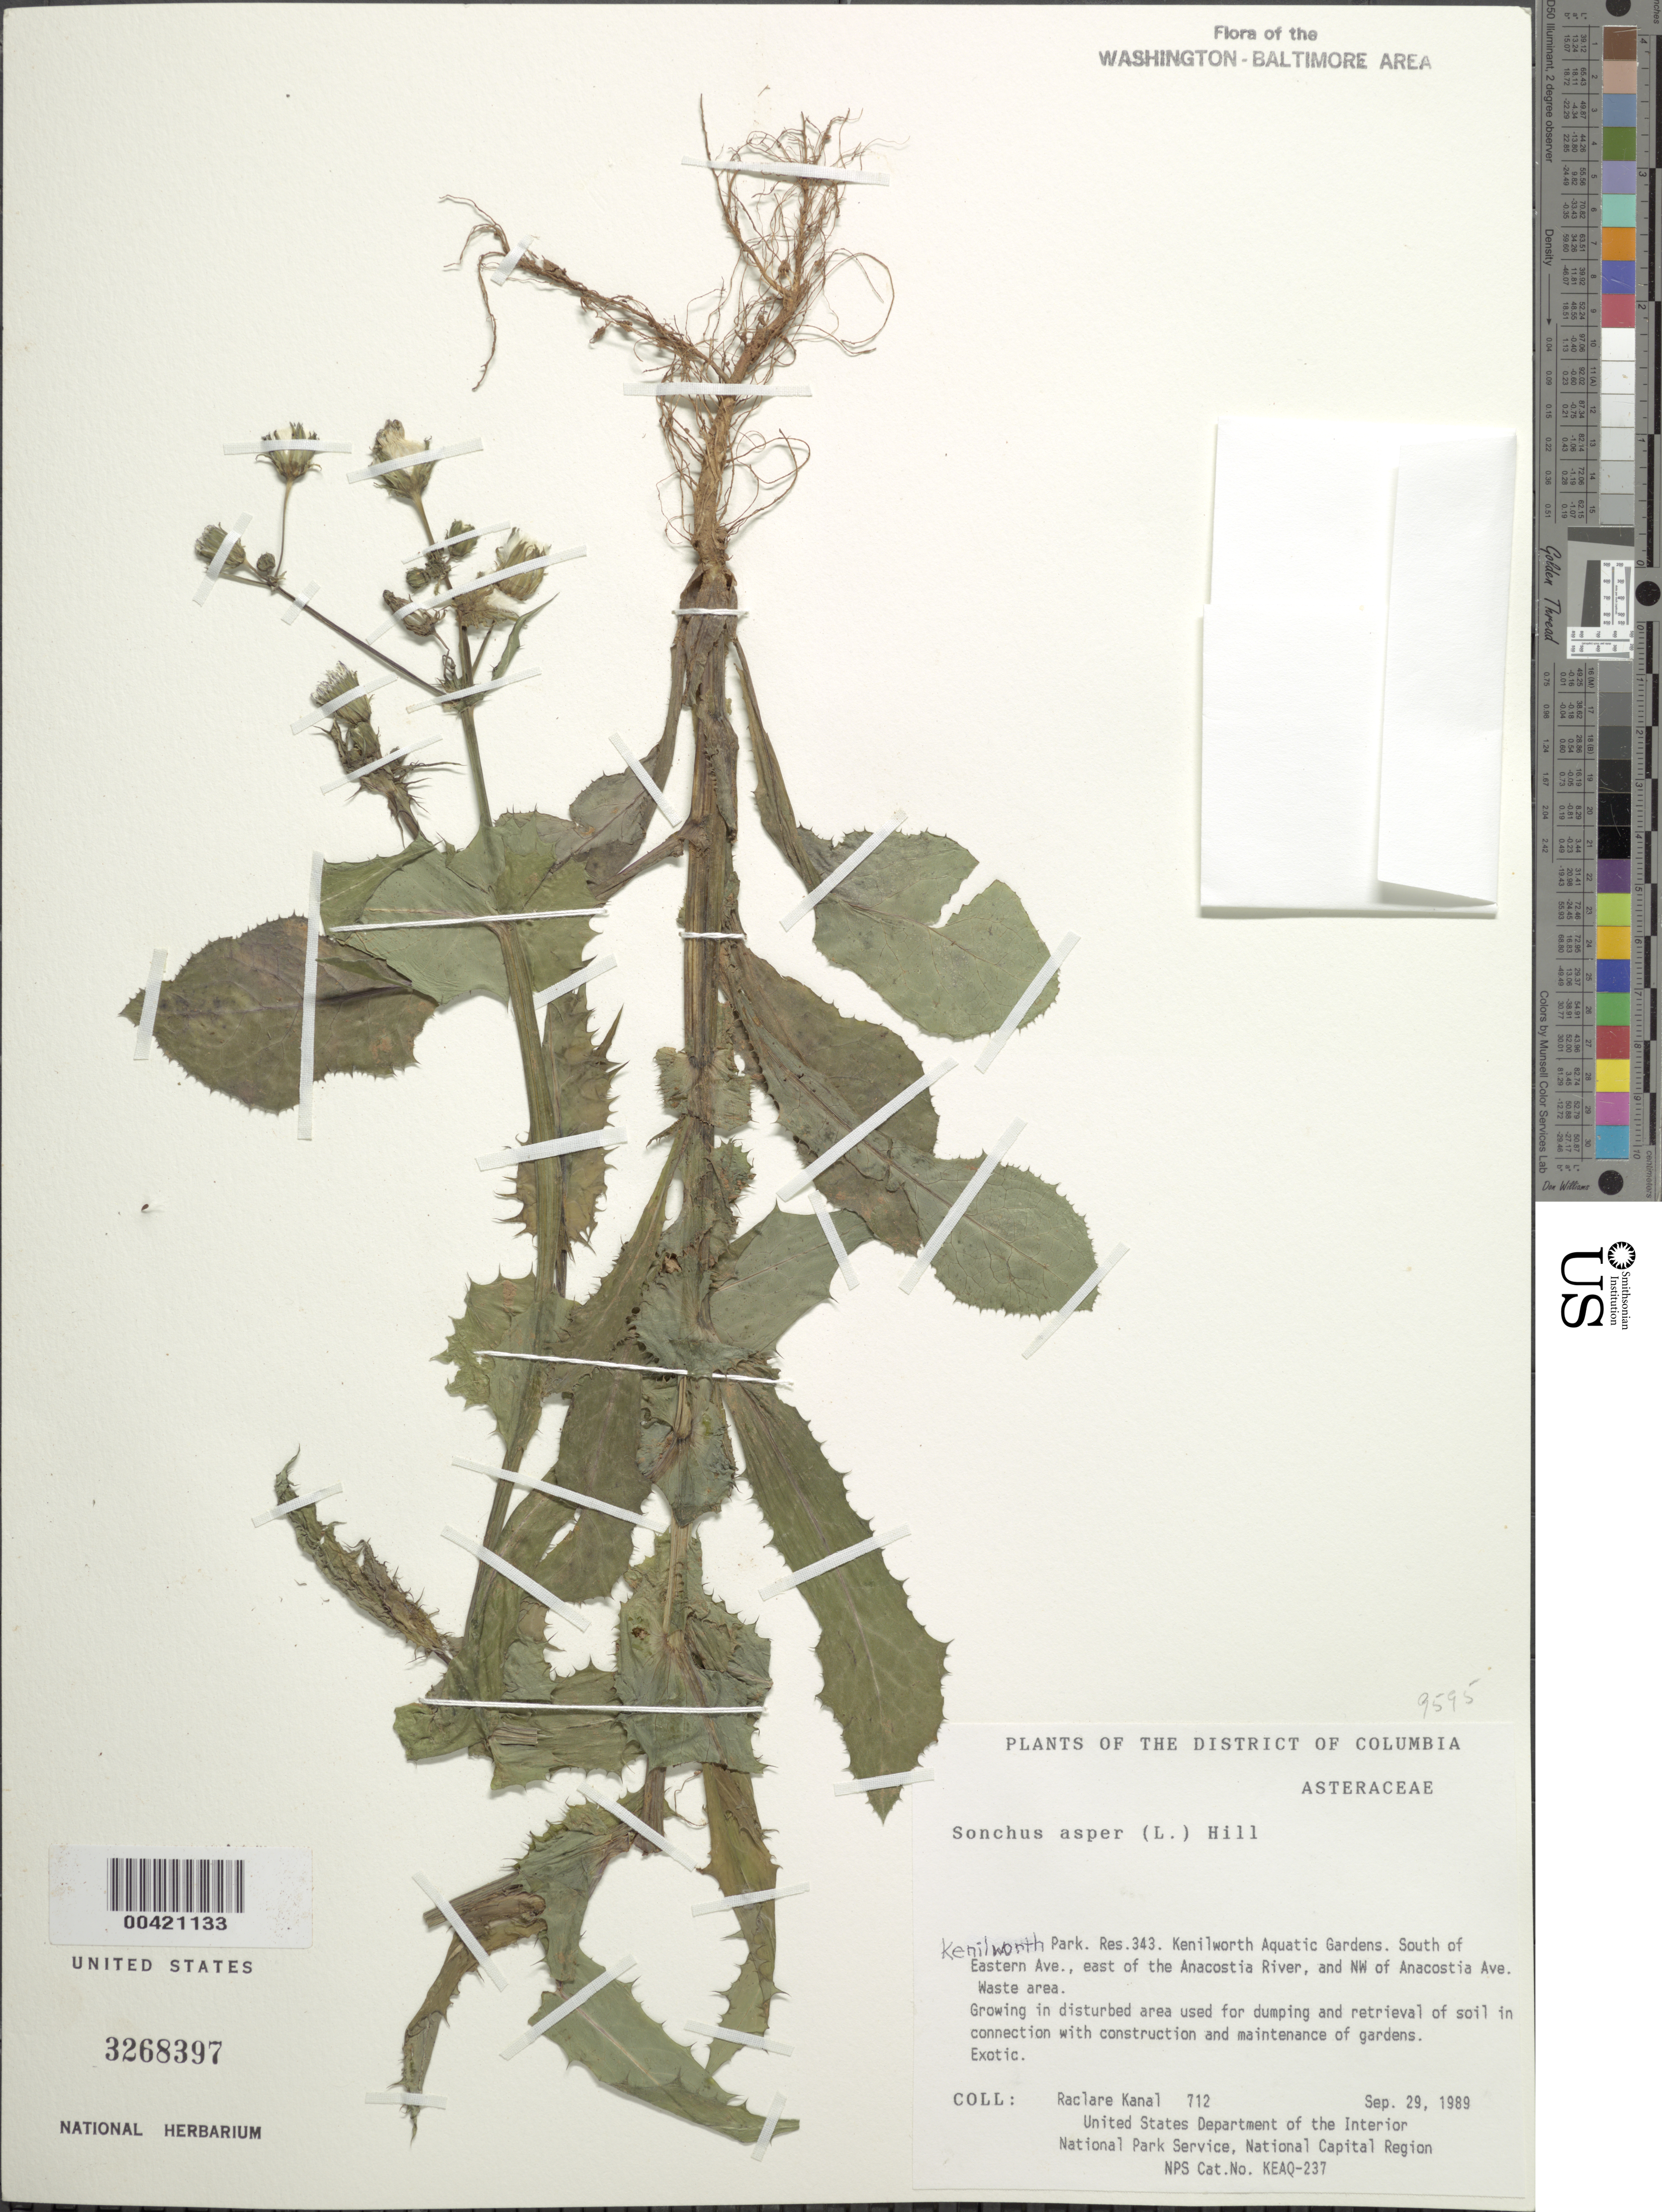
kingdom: Plantae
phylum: Tracheophyta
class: Magnoliopsida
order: Asterales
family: Asteraceae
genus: Sonchus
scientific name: Sonchus asper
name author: (L.) Hill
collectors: R. Kanal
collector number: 712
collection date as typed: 29 Sep 1989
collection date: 1989-09-29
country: United States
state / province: District of Columbia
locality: Kenilworth Park, S of Eastern Ave, E of Anacostia River, NW of Anacostia Ave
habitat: Waste area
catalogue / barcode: US 3268397